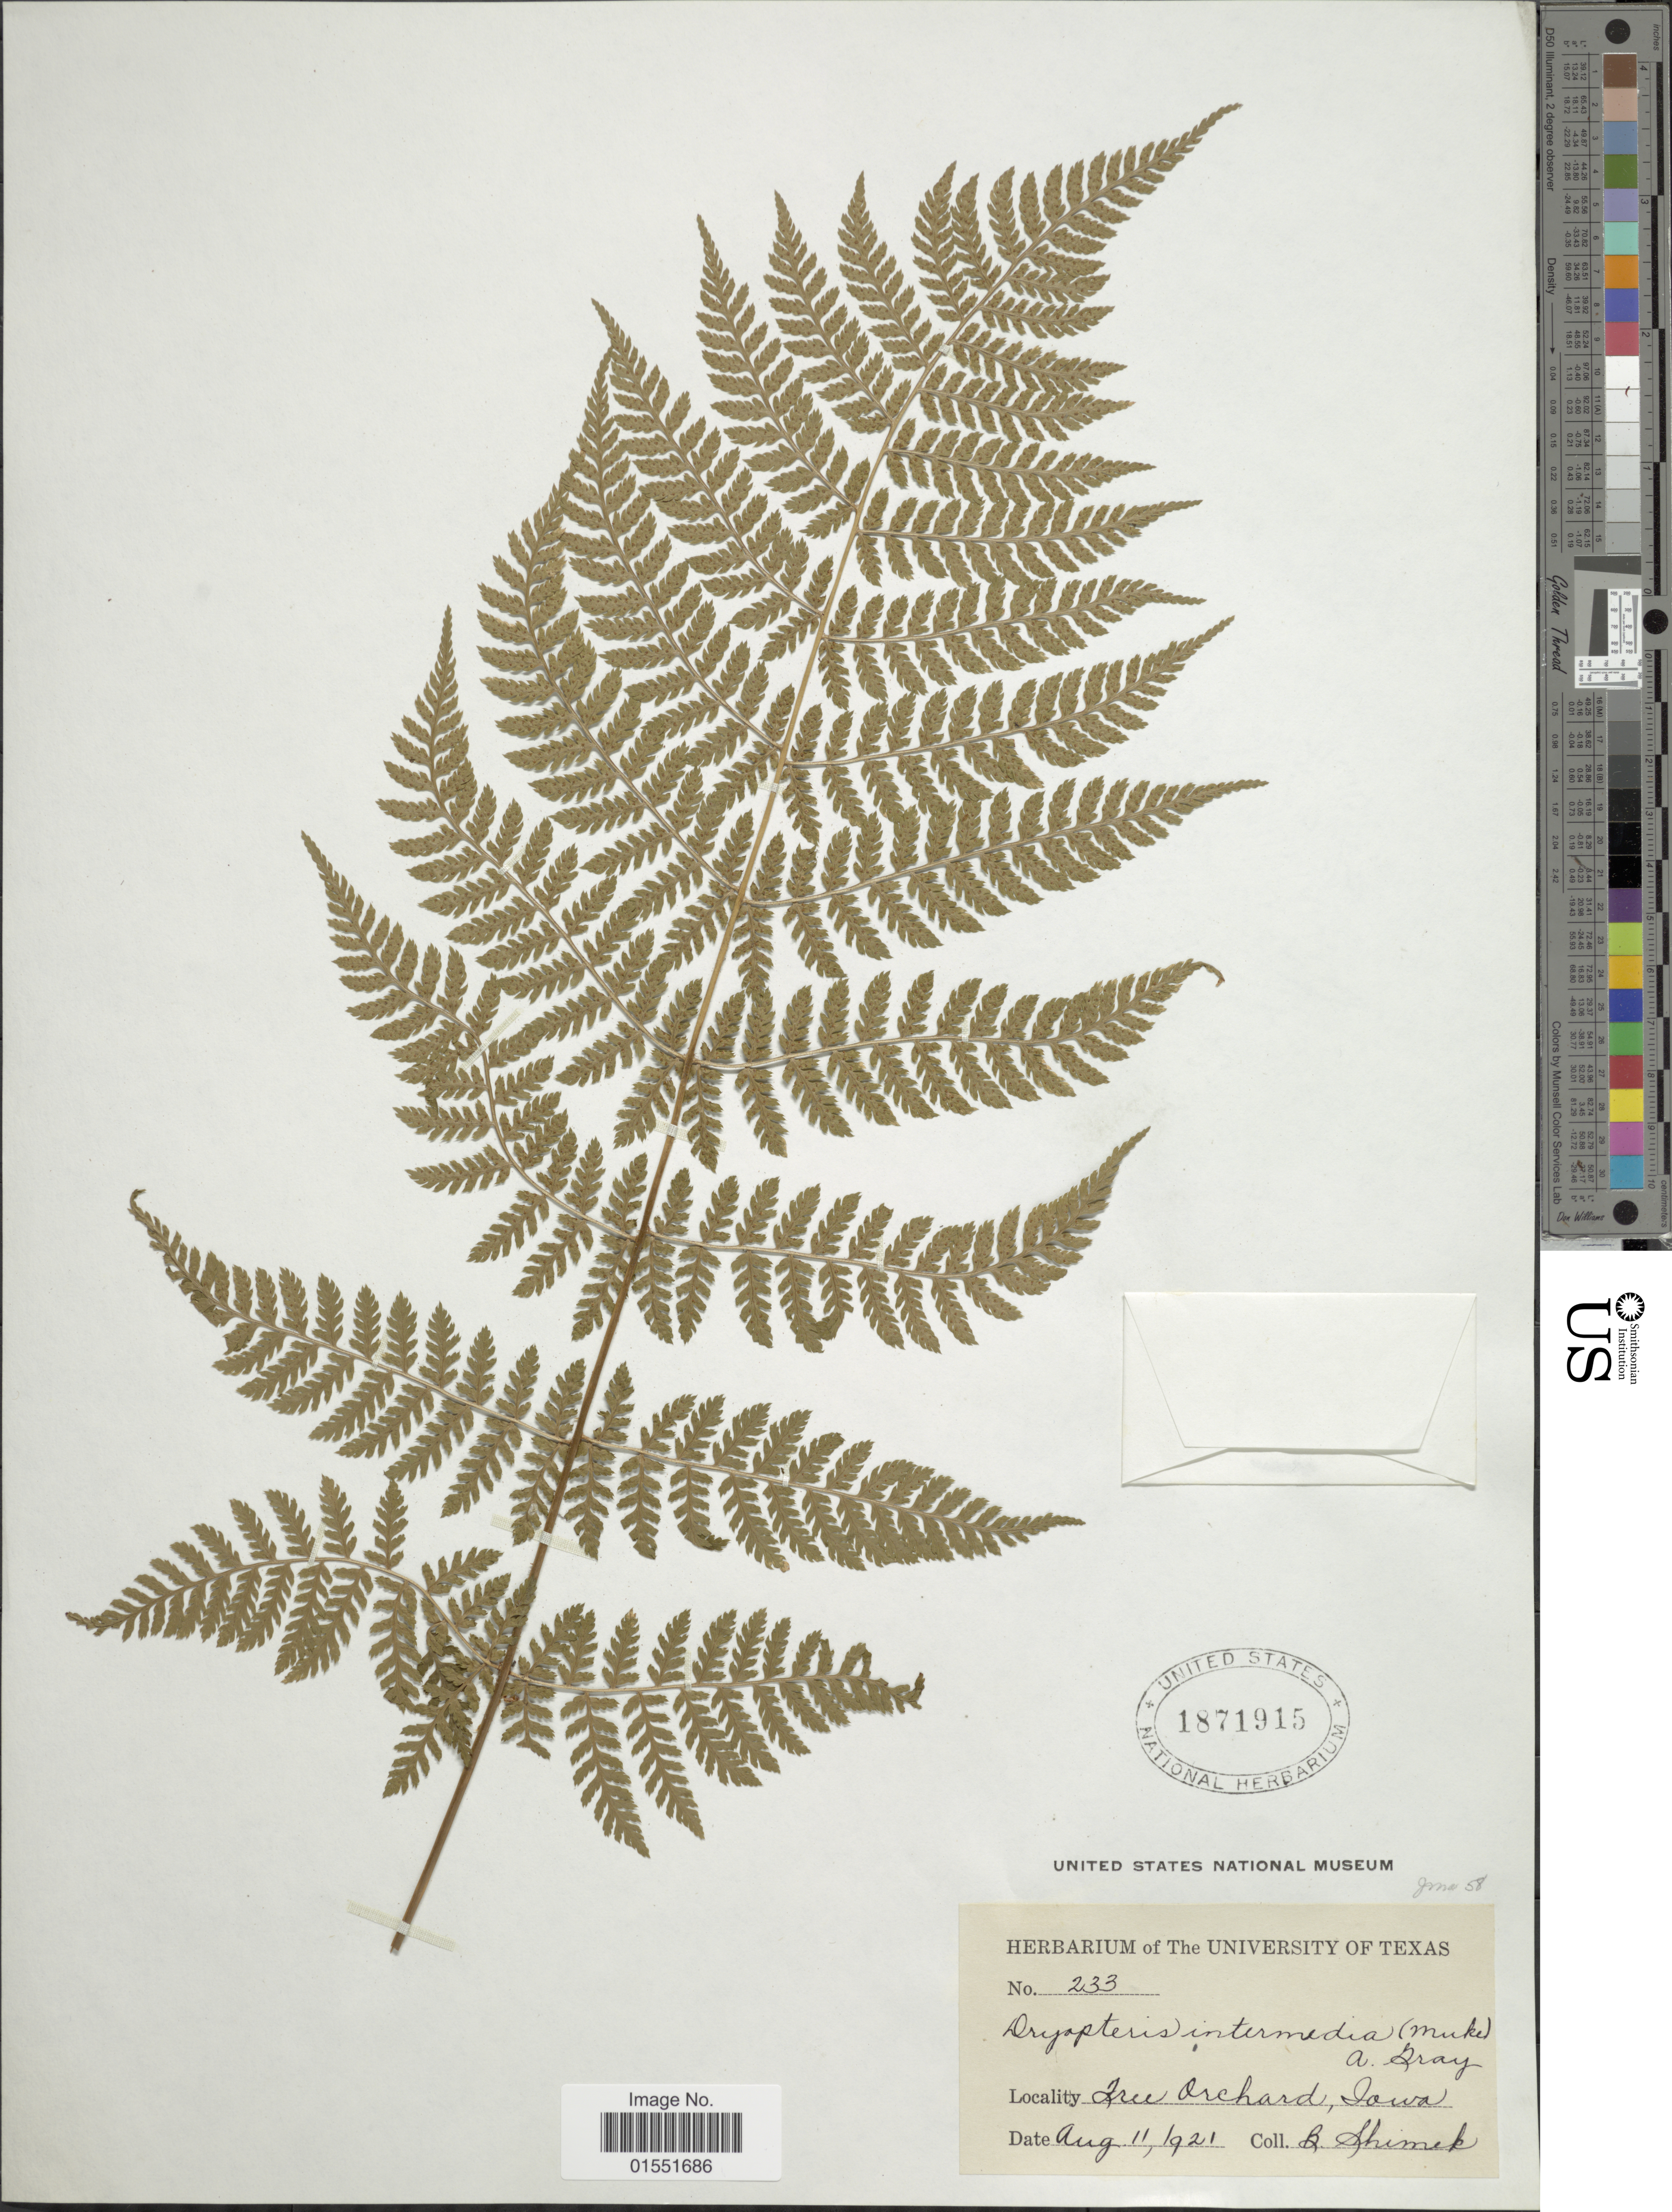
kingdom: Plantae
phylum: Tracheophyta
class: Polypodiopsida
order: Polypodiales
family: Dryopteridaceae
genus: Dryopteris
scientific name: Dryopteris intermedia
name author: (Muhl.) A. Gray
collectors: B. Shimek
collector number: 233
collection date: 1921-08-11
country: United States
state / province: Iowa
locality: Tree Orchard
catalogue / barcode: US 1871915